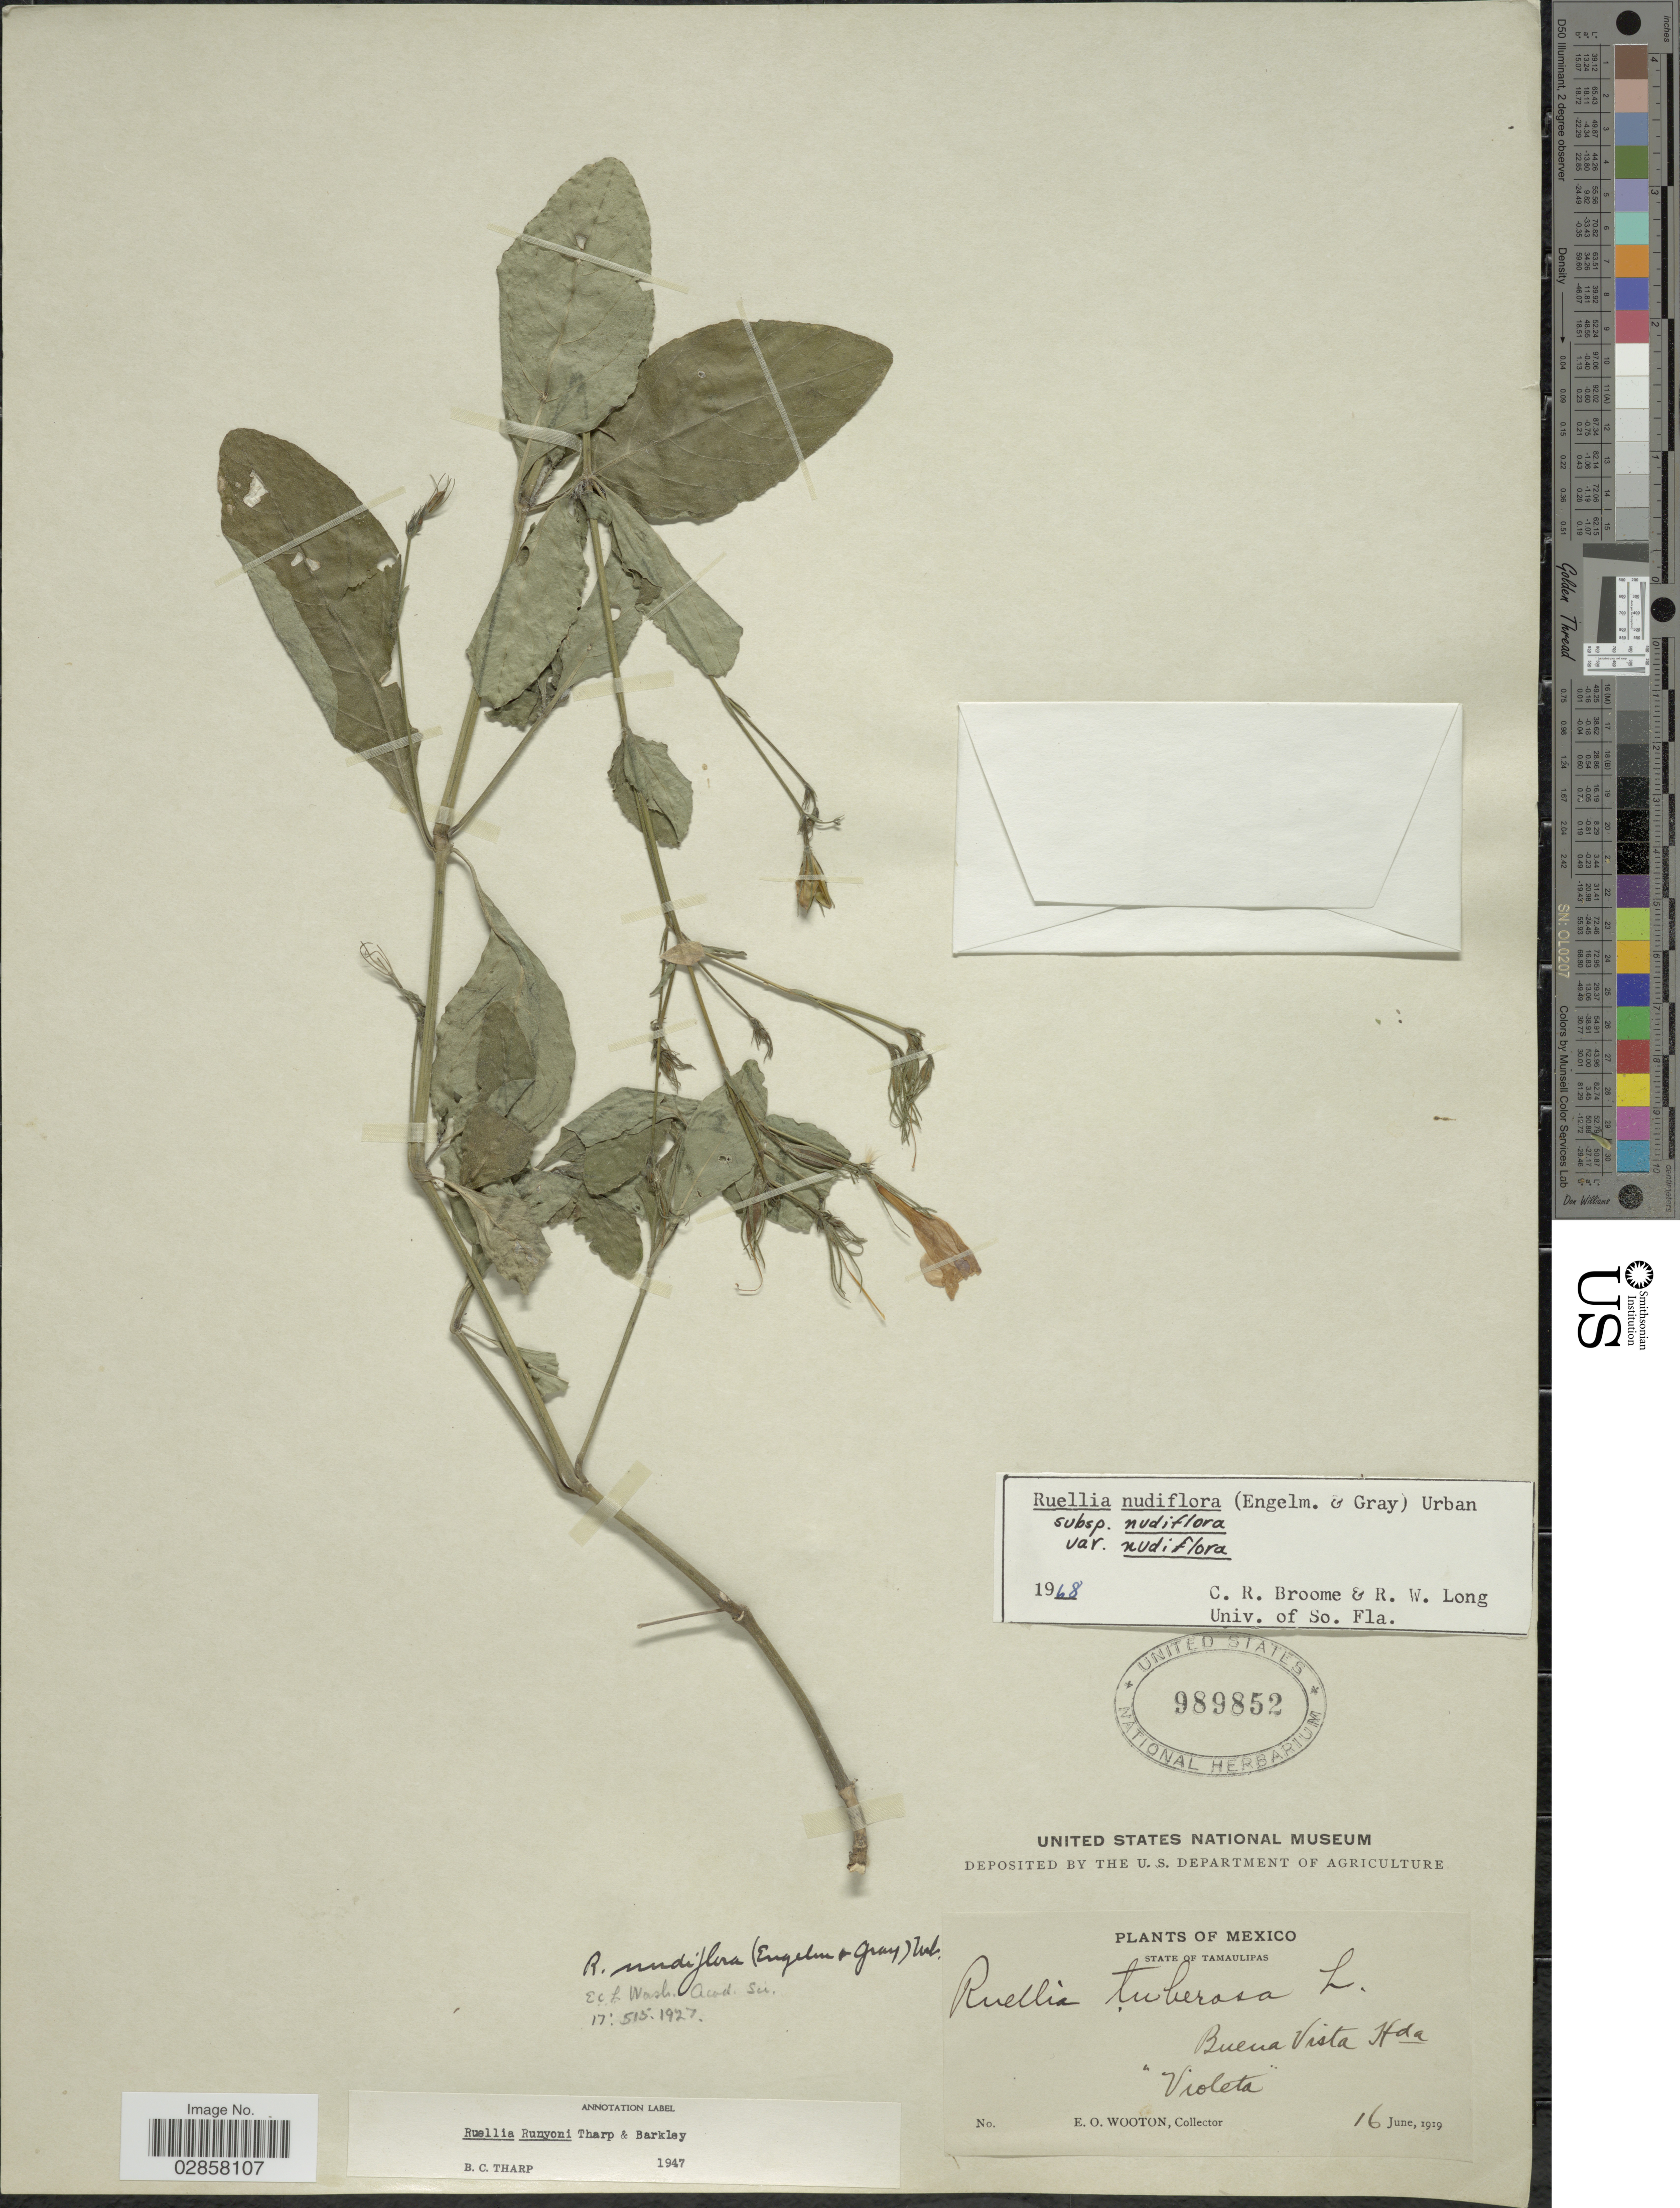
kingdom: Plantae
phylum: Tracheophyta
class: Magnoliopsida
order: Lamiales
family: Acanthaceae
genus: Ruellia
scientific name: Ruellia runyonii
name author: Tharp & F.A. Barkley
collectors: E. O. Wooton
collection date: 1919-06-16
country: Mexico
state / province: Hidalgo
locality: Between Vista.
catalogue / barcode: US 989852